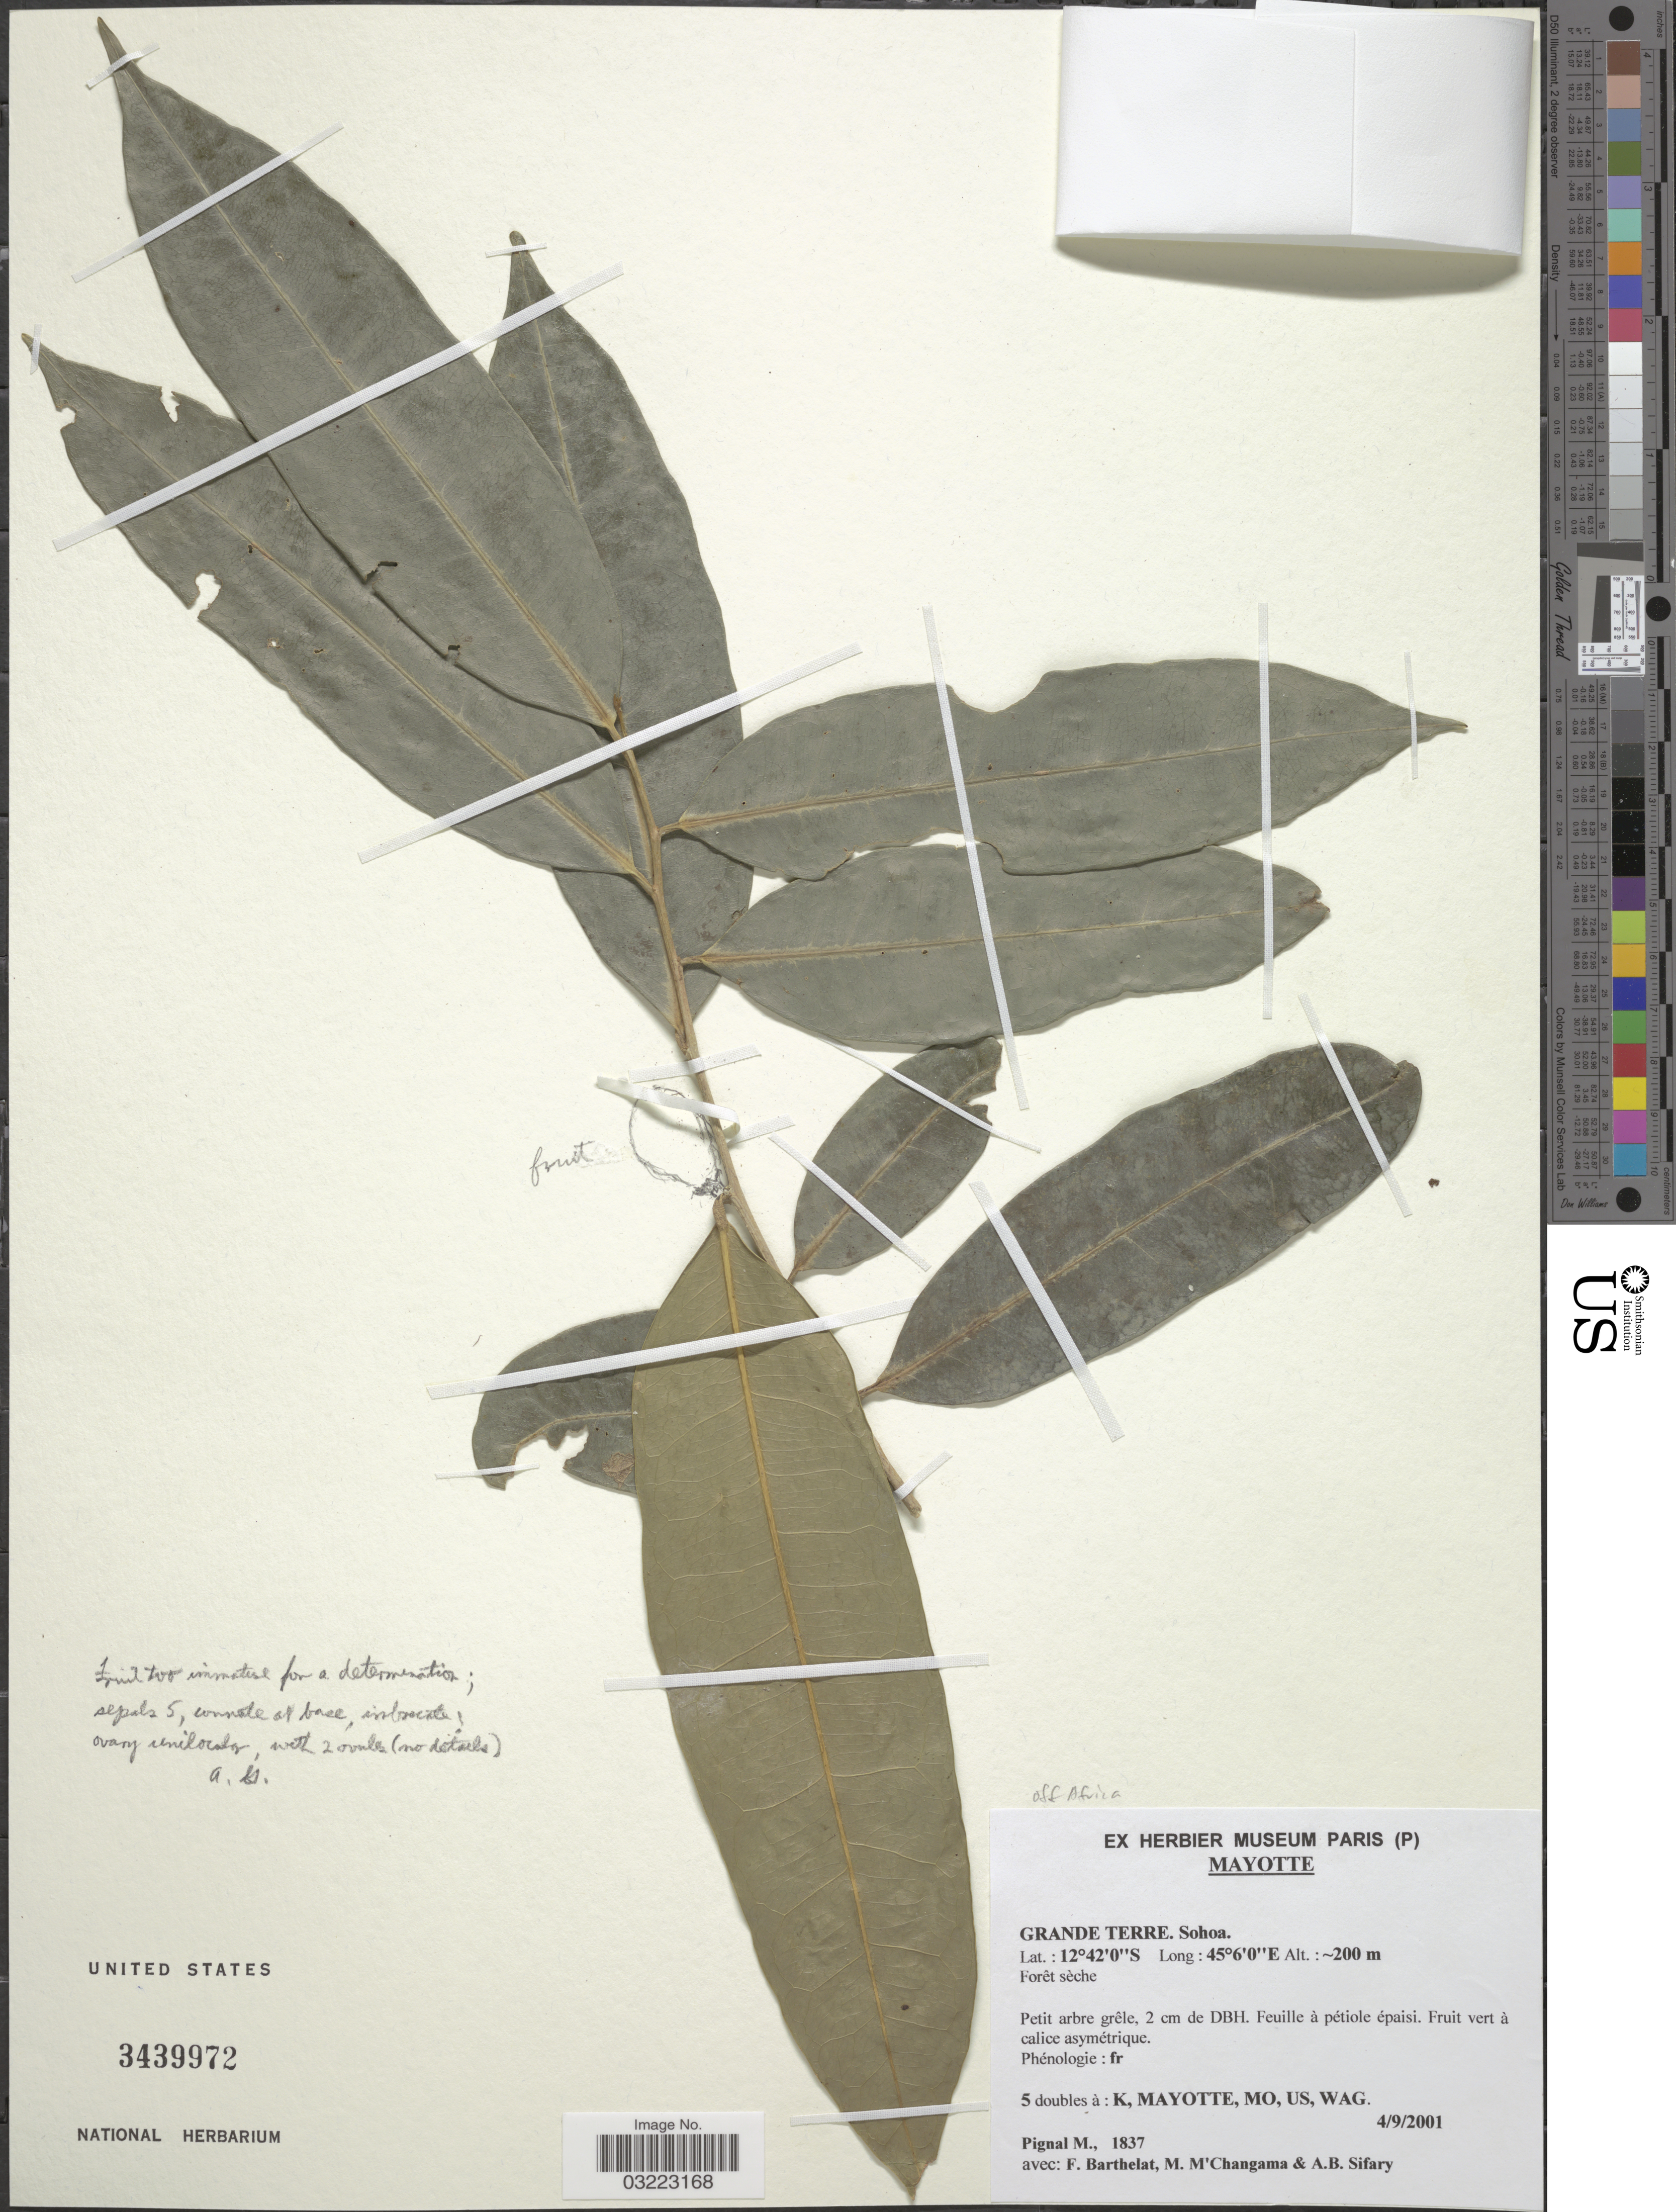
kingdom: Plantae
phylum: Tracheophyta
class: Magnoliopsida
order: Malpighiales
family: Putranjivaceae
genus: Drypetes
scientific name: Drypetes darcyana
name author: McPherson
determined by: Labat, J.-N.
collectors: M. Pignal, F. Barthelat, M. M'Changama & A. Sifary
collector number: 1837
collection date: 2001-09-04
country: Mayotte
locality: Mayotte. Grande Terre. Sohoa.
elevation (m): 200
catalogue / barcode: US 3439972